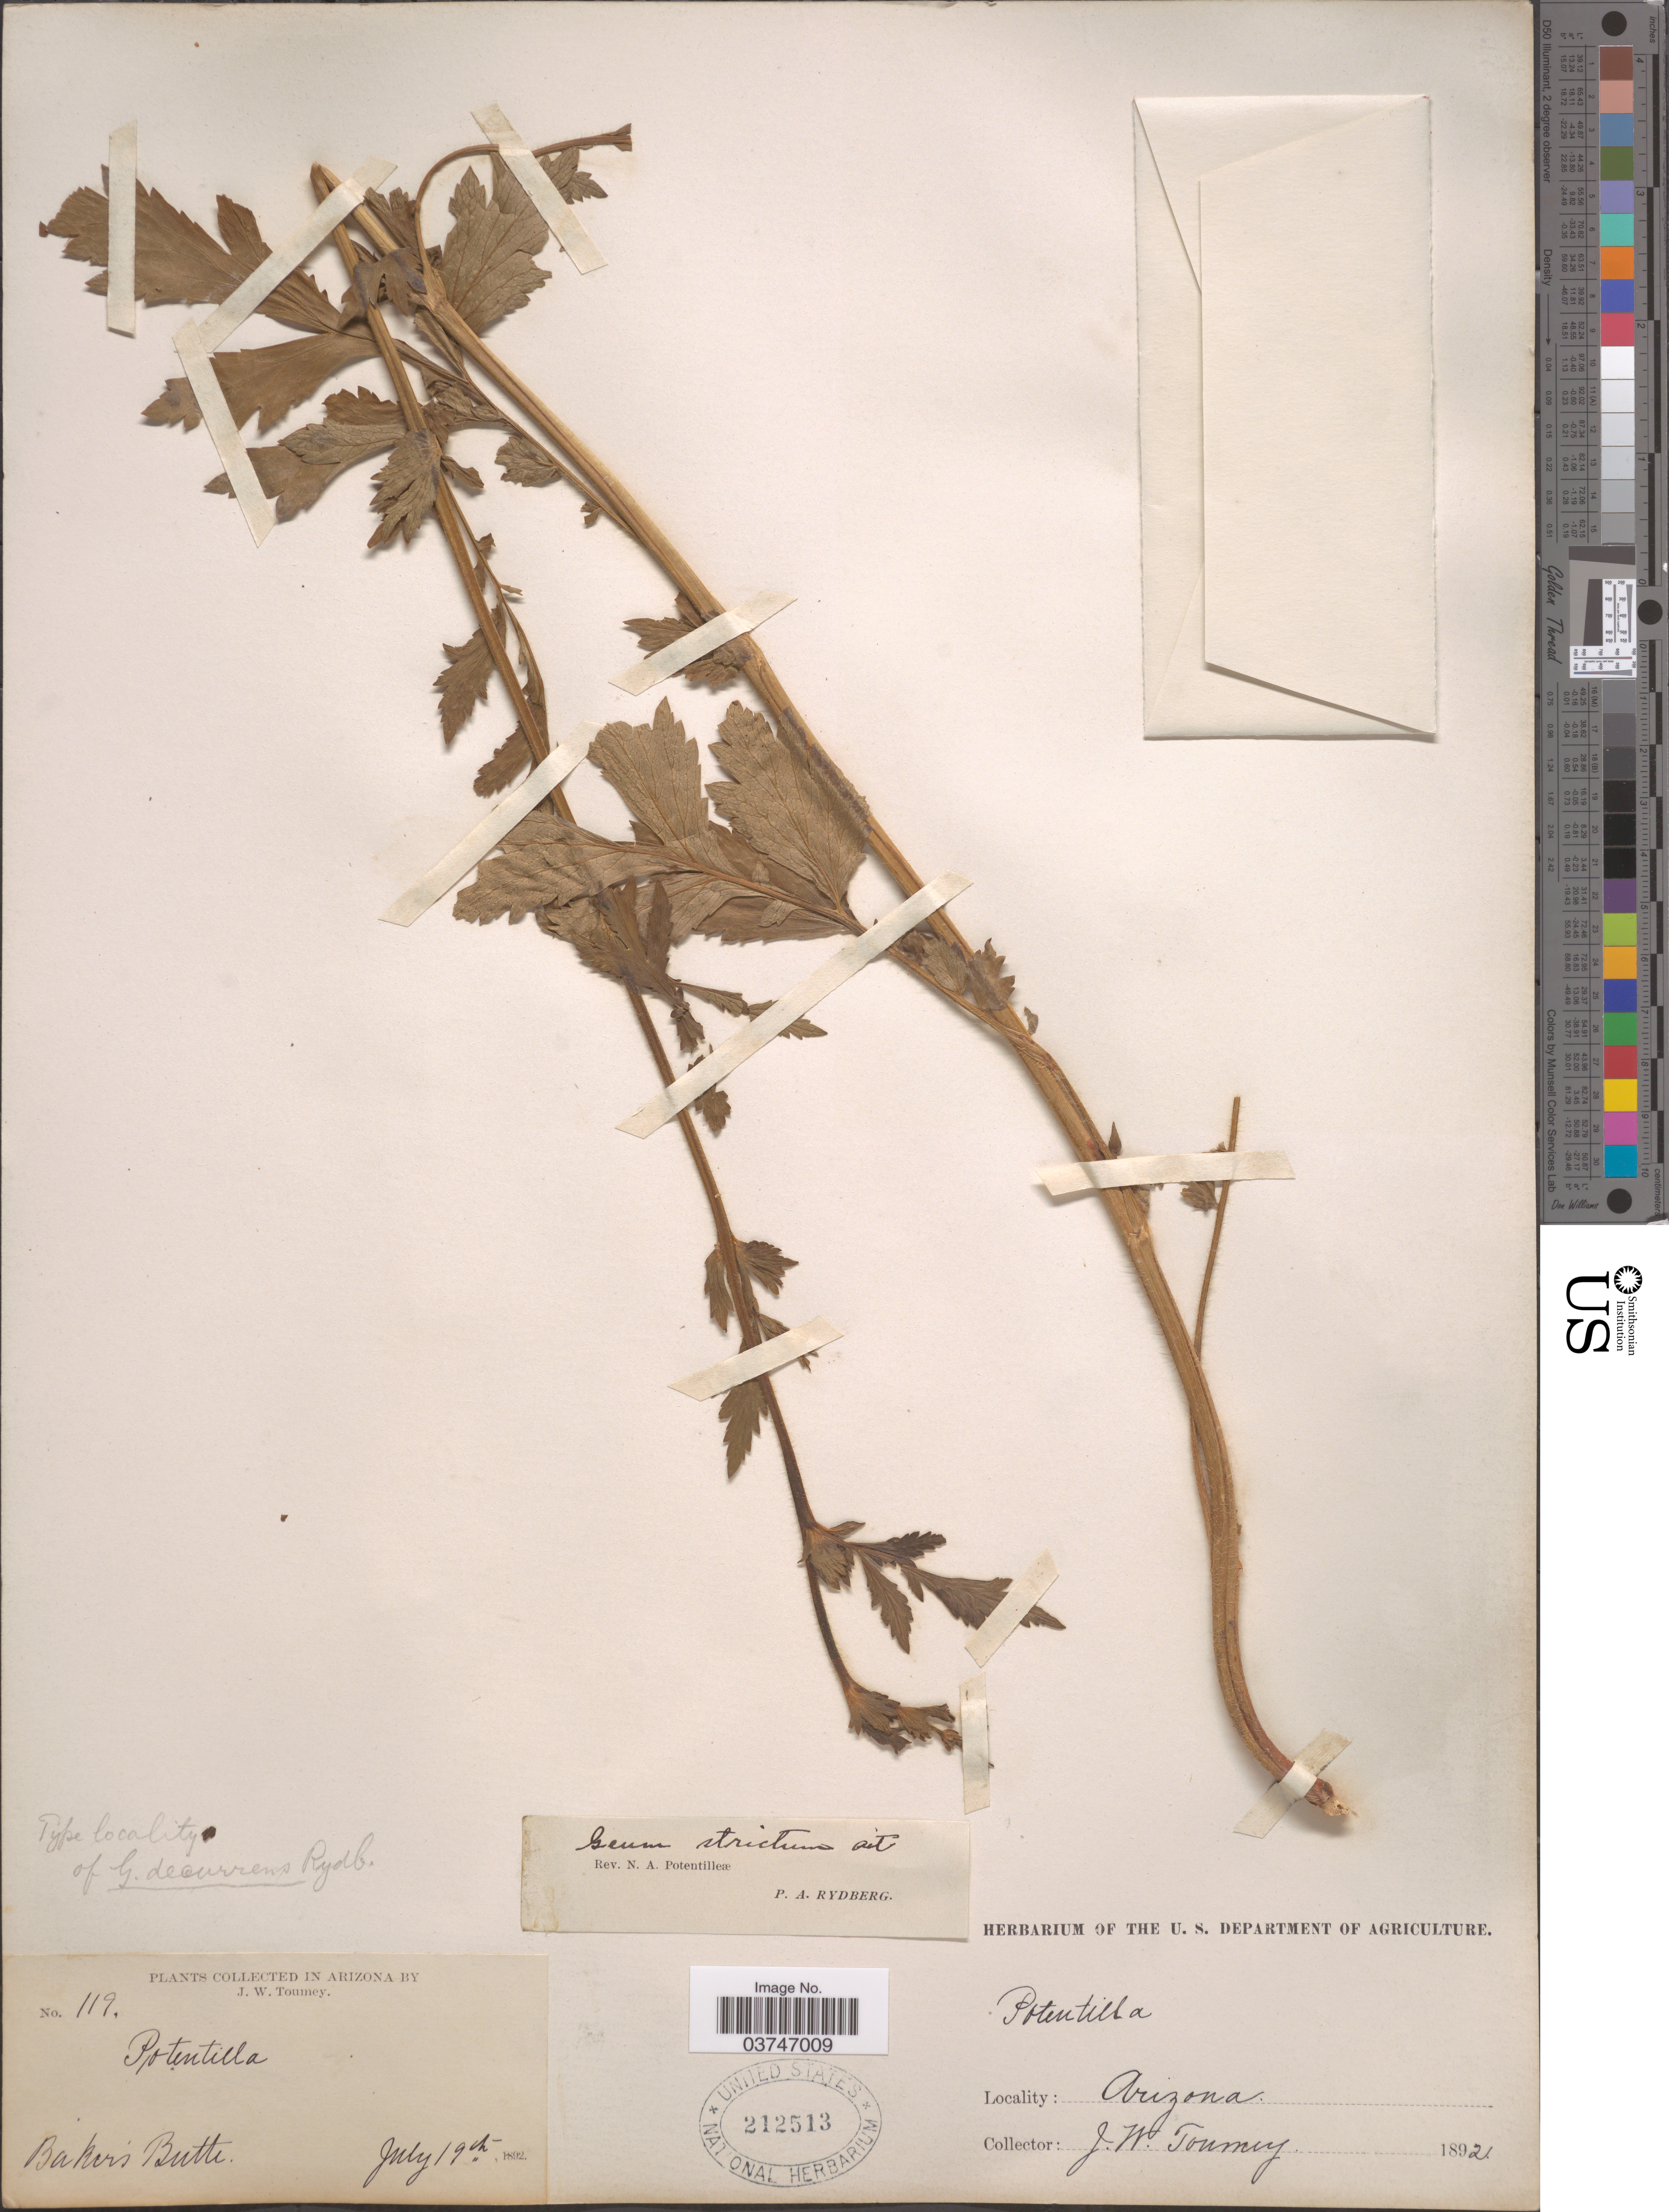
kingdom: Plantae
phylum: Tracheophyta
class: Magnoliopsida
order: Rosales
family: Rosaceae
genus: Geum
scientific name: Geum aleppicum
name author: Jacq.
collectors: J. W. Toumey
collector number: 119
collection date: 1892-07-19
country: United States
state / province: Arizona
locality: Baker's Butte.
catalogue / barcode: US 212513